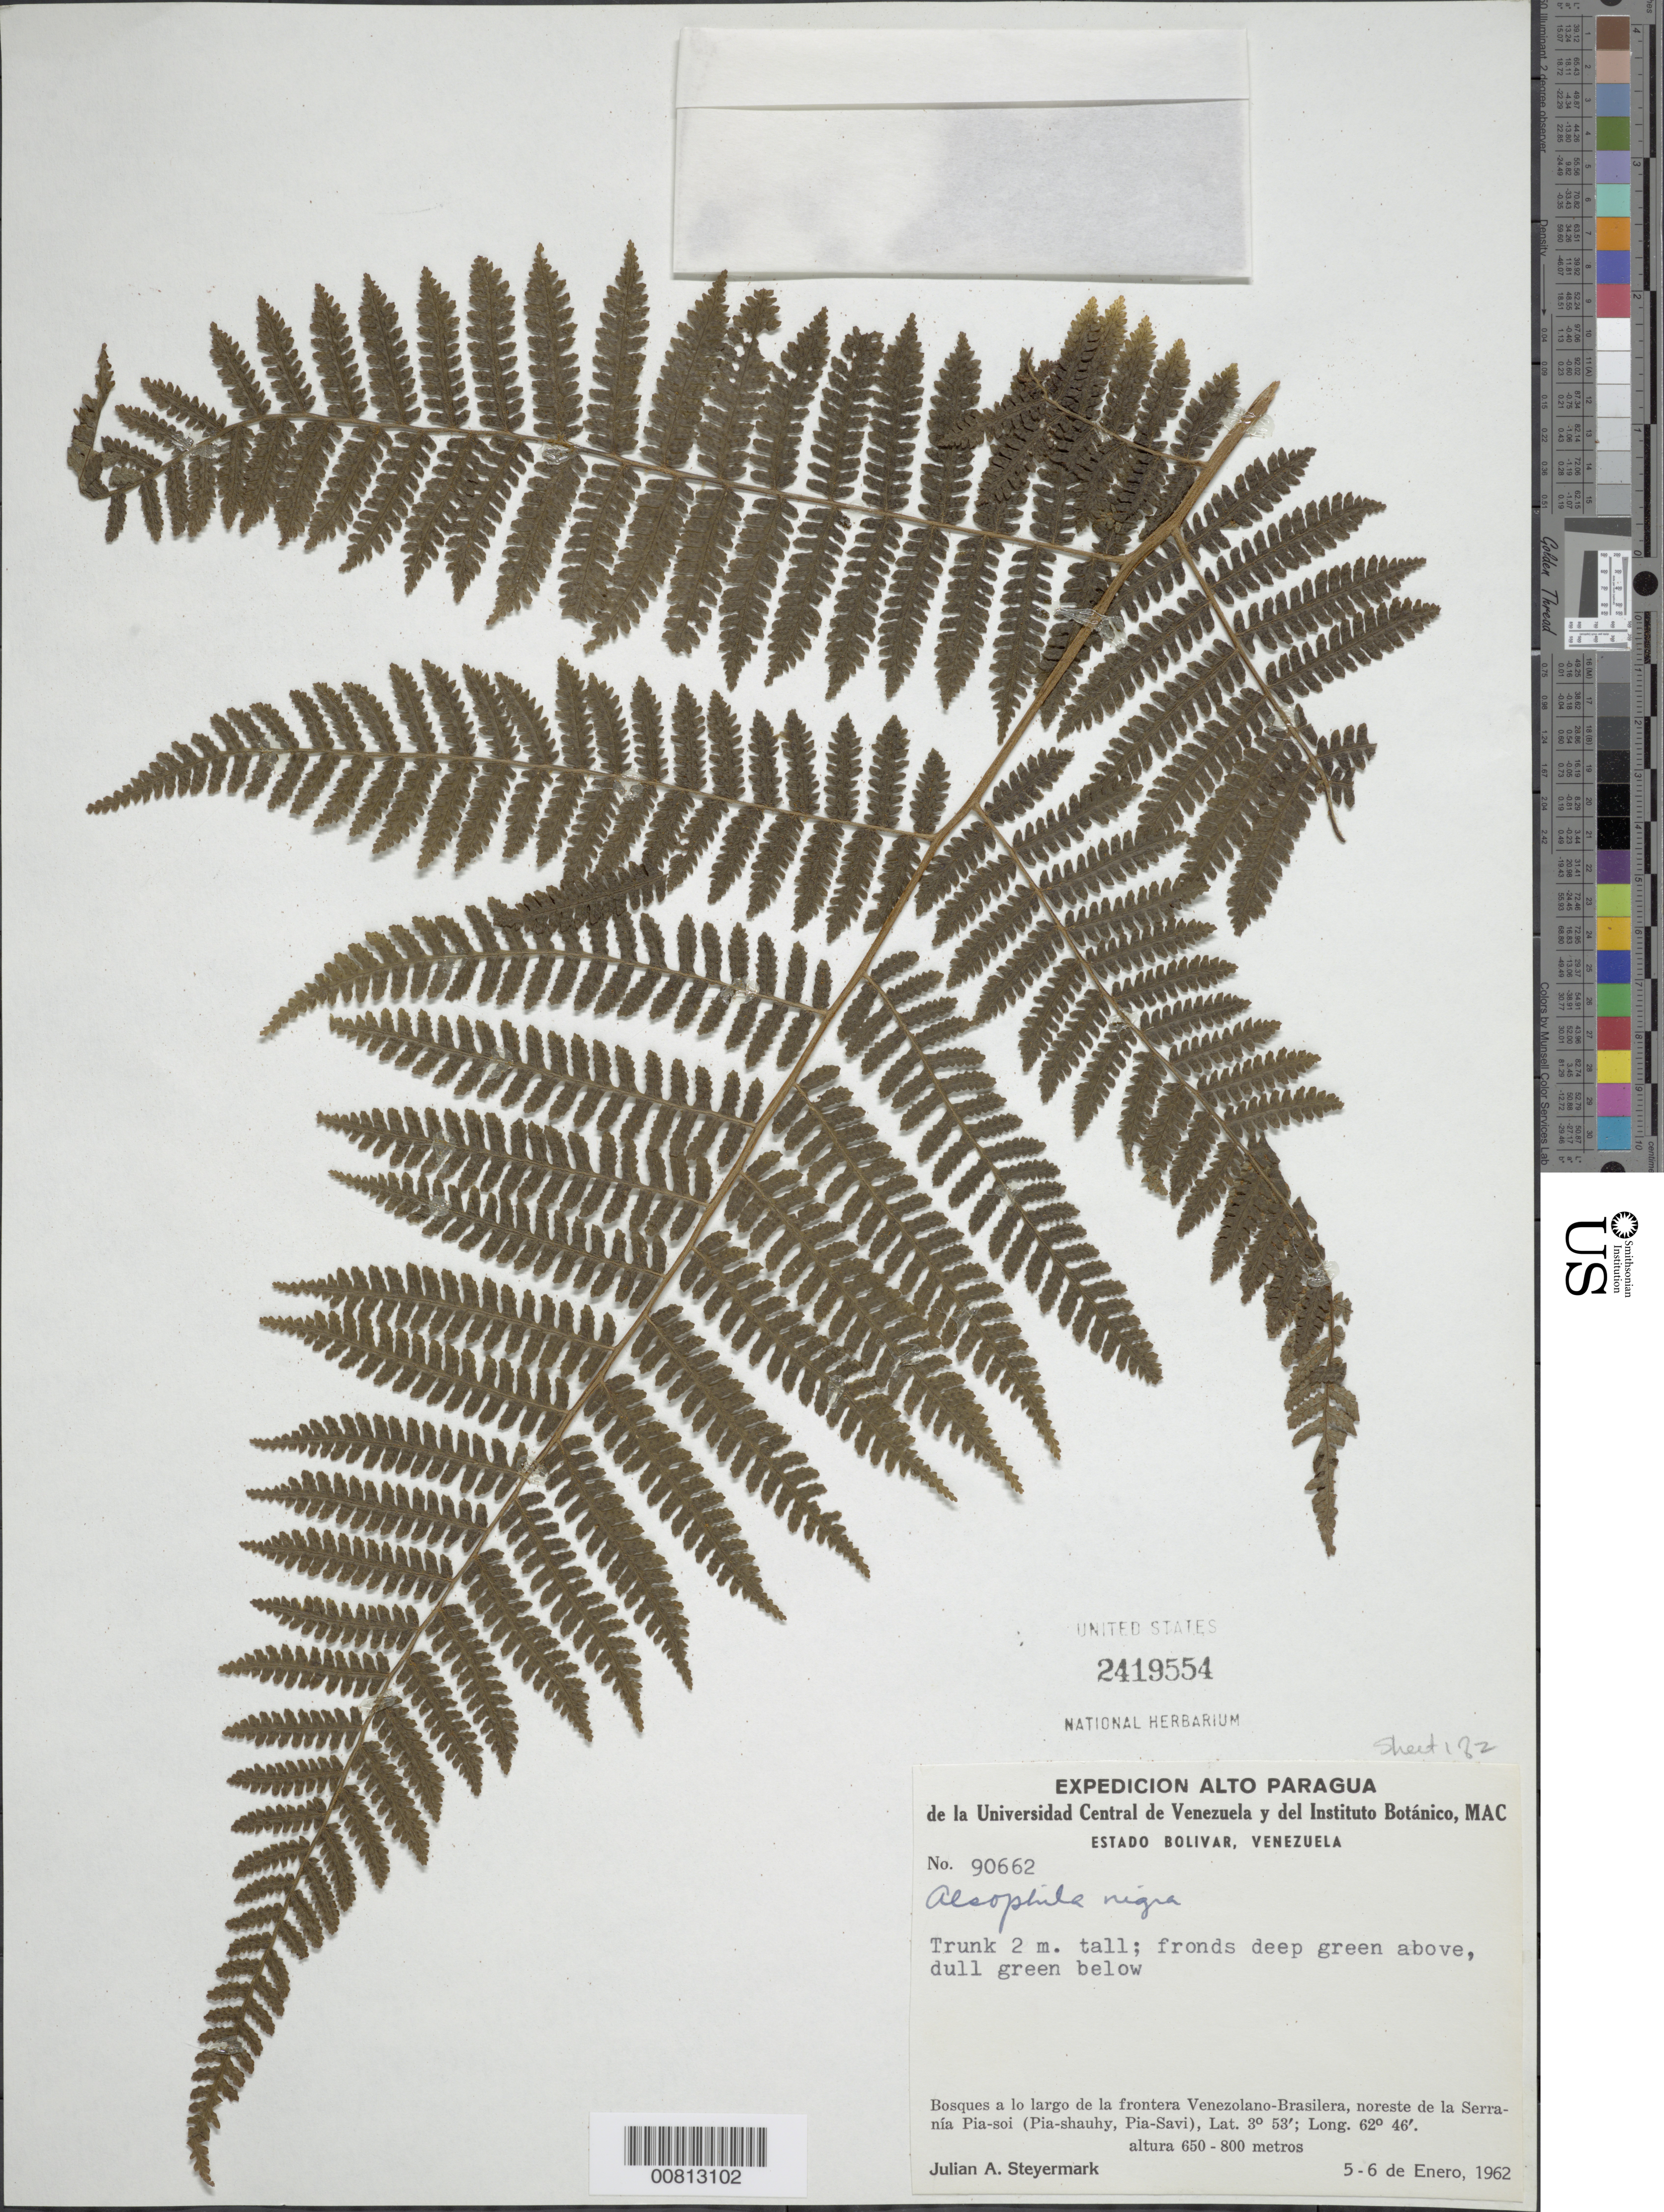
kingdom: Plantae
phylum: Tracheophyta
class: Polypodiopsida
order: Cyatheales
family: Cyatheaceae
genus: Cyathea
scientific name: Cyathea lasiosora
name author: (Mett. ex Kuhn) Domin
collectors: J. Steyermark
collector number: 90662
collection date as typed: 5-Jan-62 to 6-Jan-62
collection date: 1962-01-05/1962-01-06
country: Venezuela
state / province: Bolívar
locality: Serranía Pia-soi, NE of; on Venezuela-Brazil border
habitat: Forest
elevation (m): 650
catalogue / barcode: US 2419554